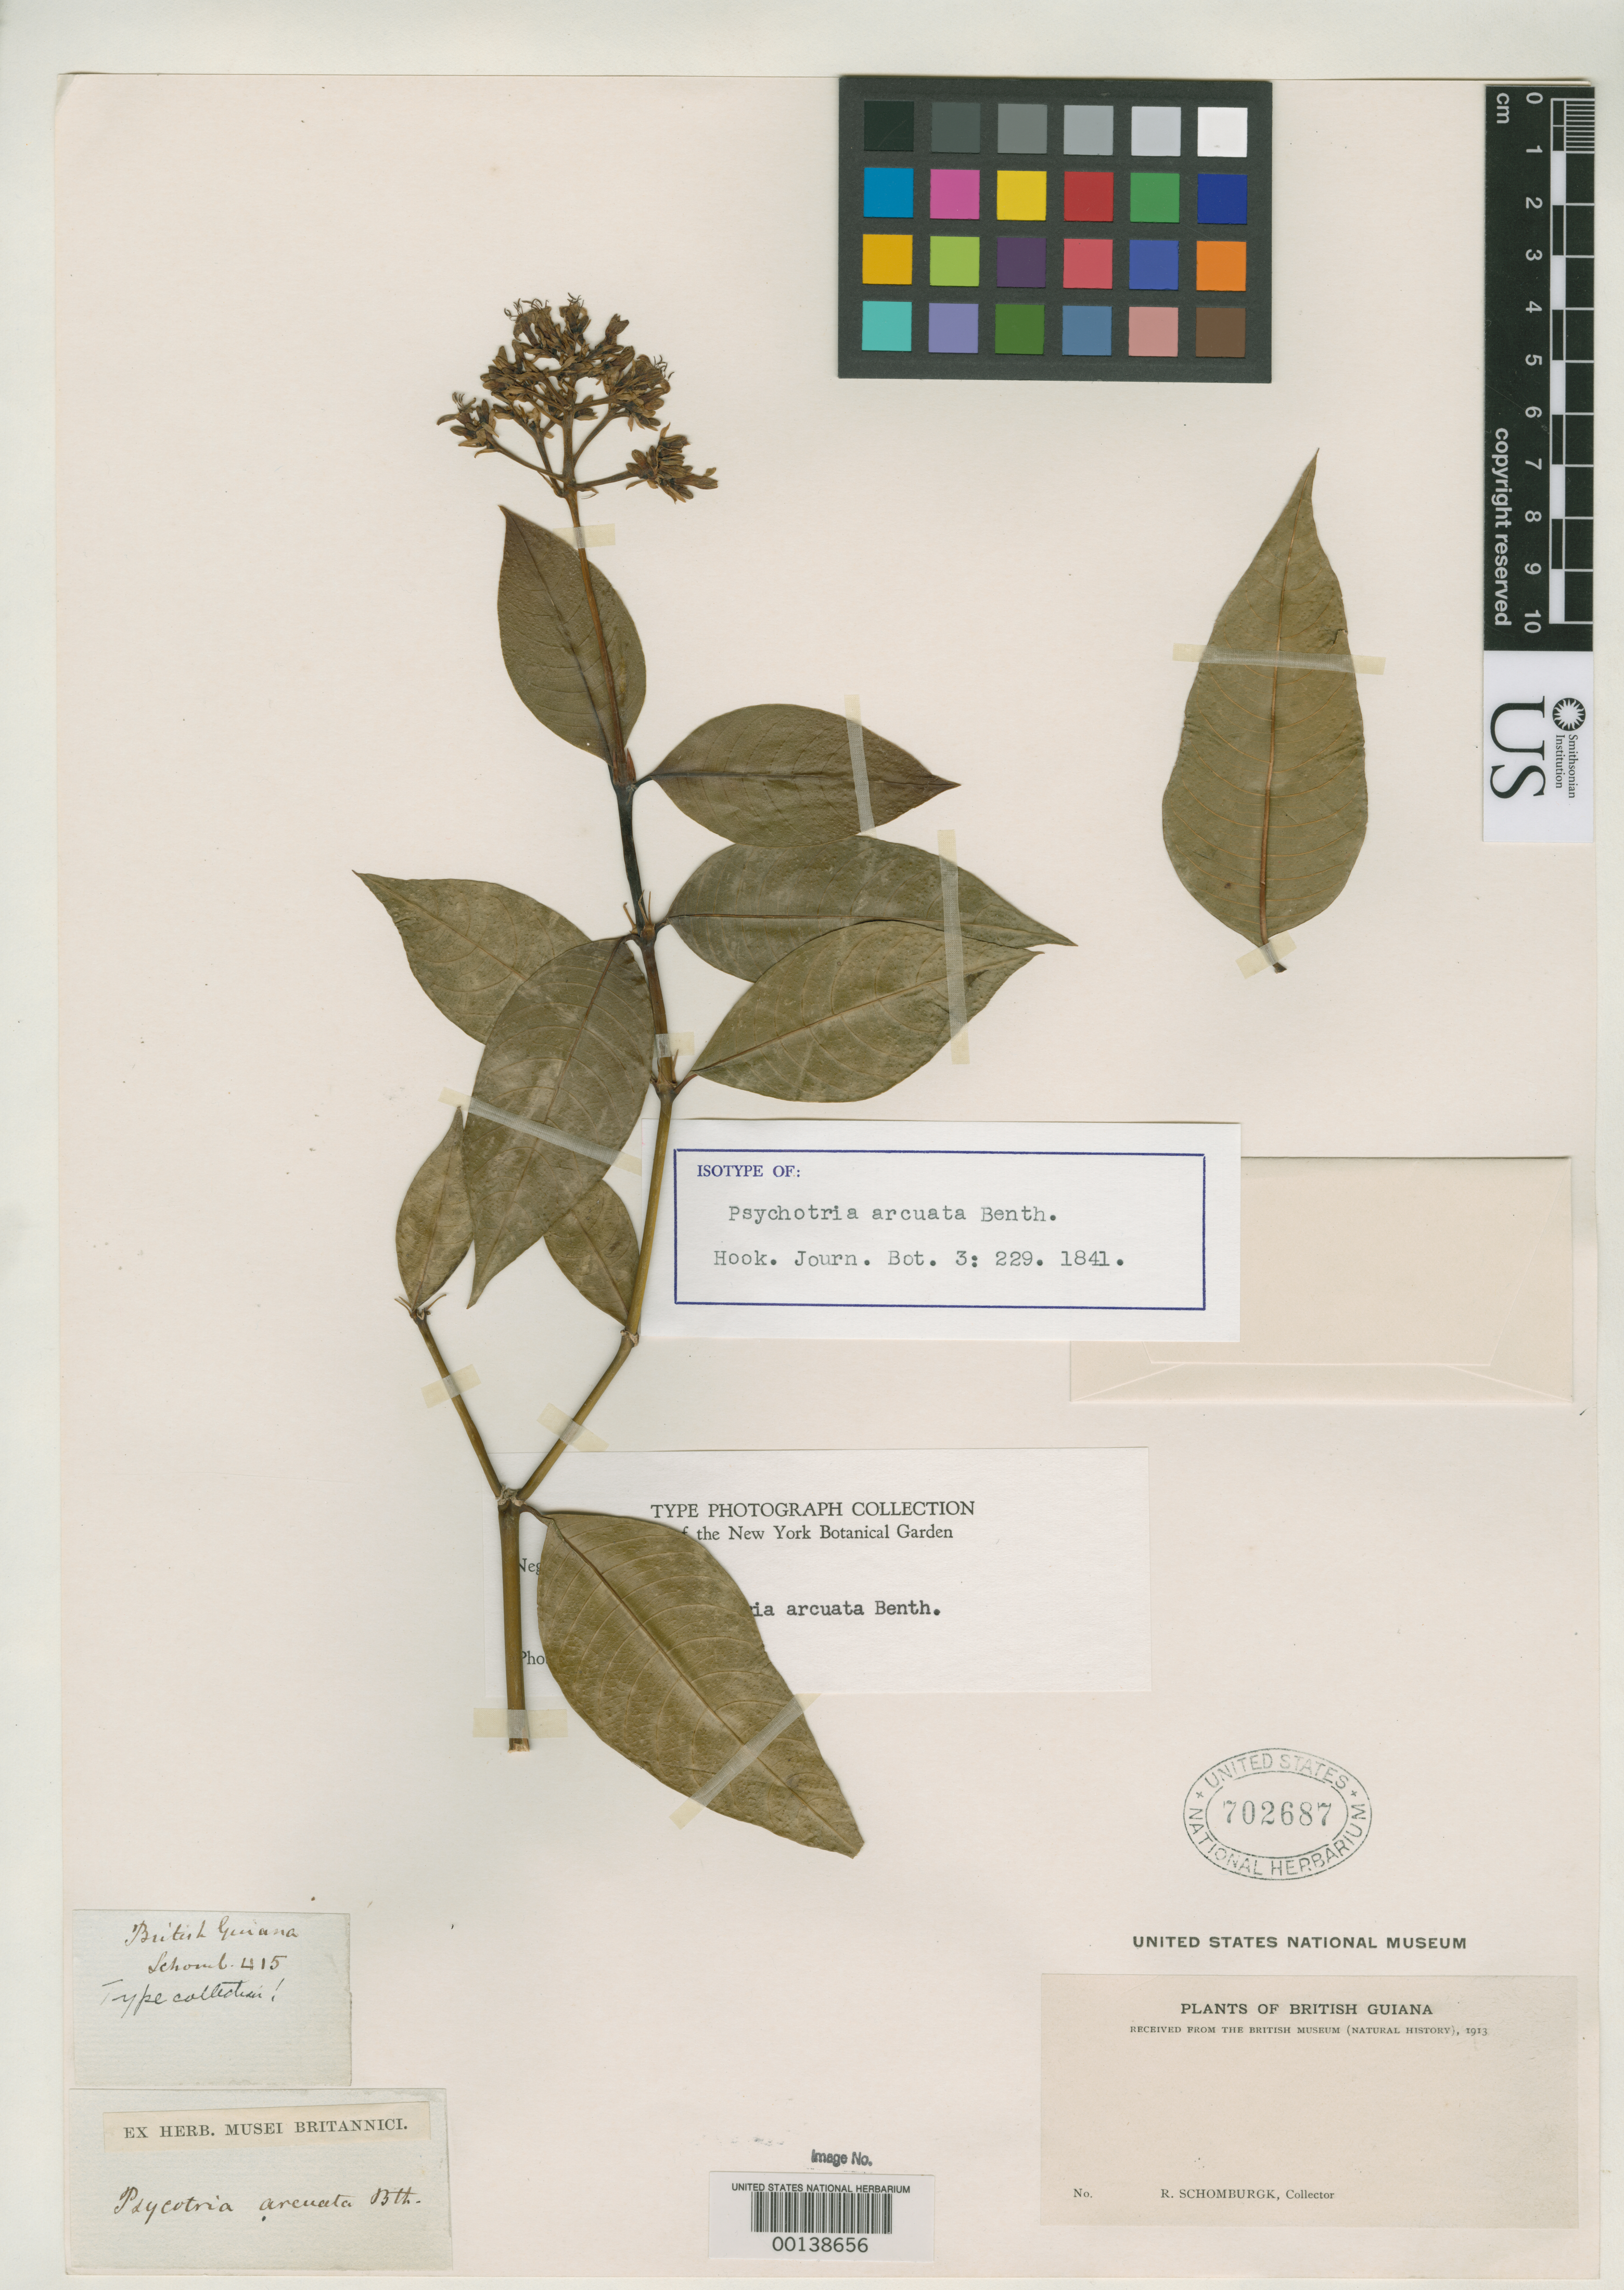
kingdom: Plantae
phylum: Tracheophyta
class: Magnoliopsida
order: Gentianales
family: Rubiaceae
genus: Psychotria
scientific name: Psychotria arcuata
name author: Benth.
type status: Isotype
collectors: M. R. Schomburgk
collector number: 415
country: Guyana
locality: On the Berbice.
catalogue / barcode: US 702687